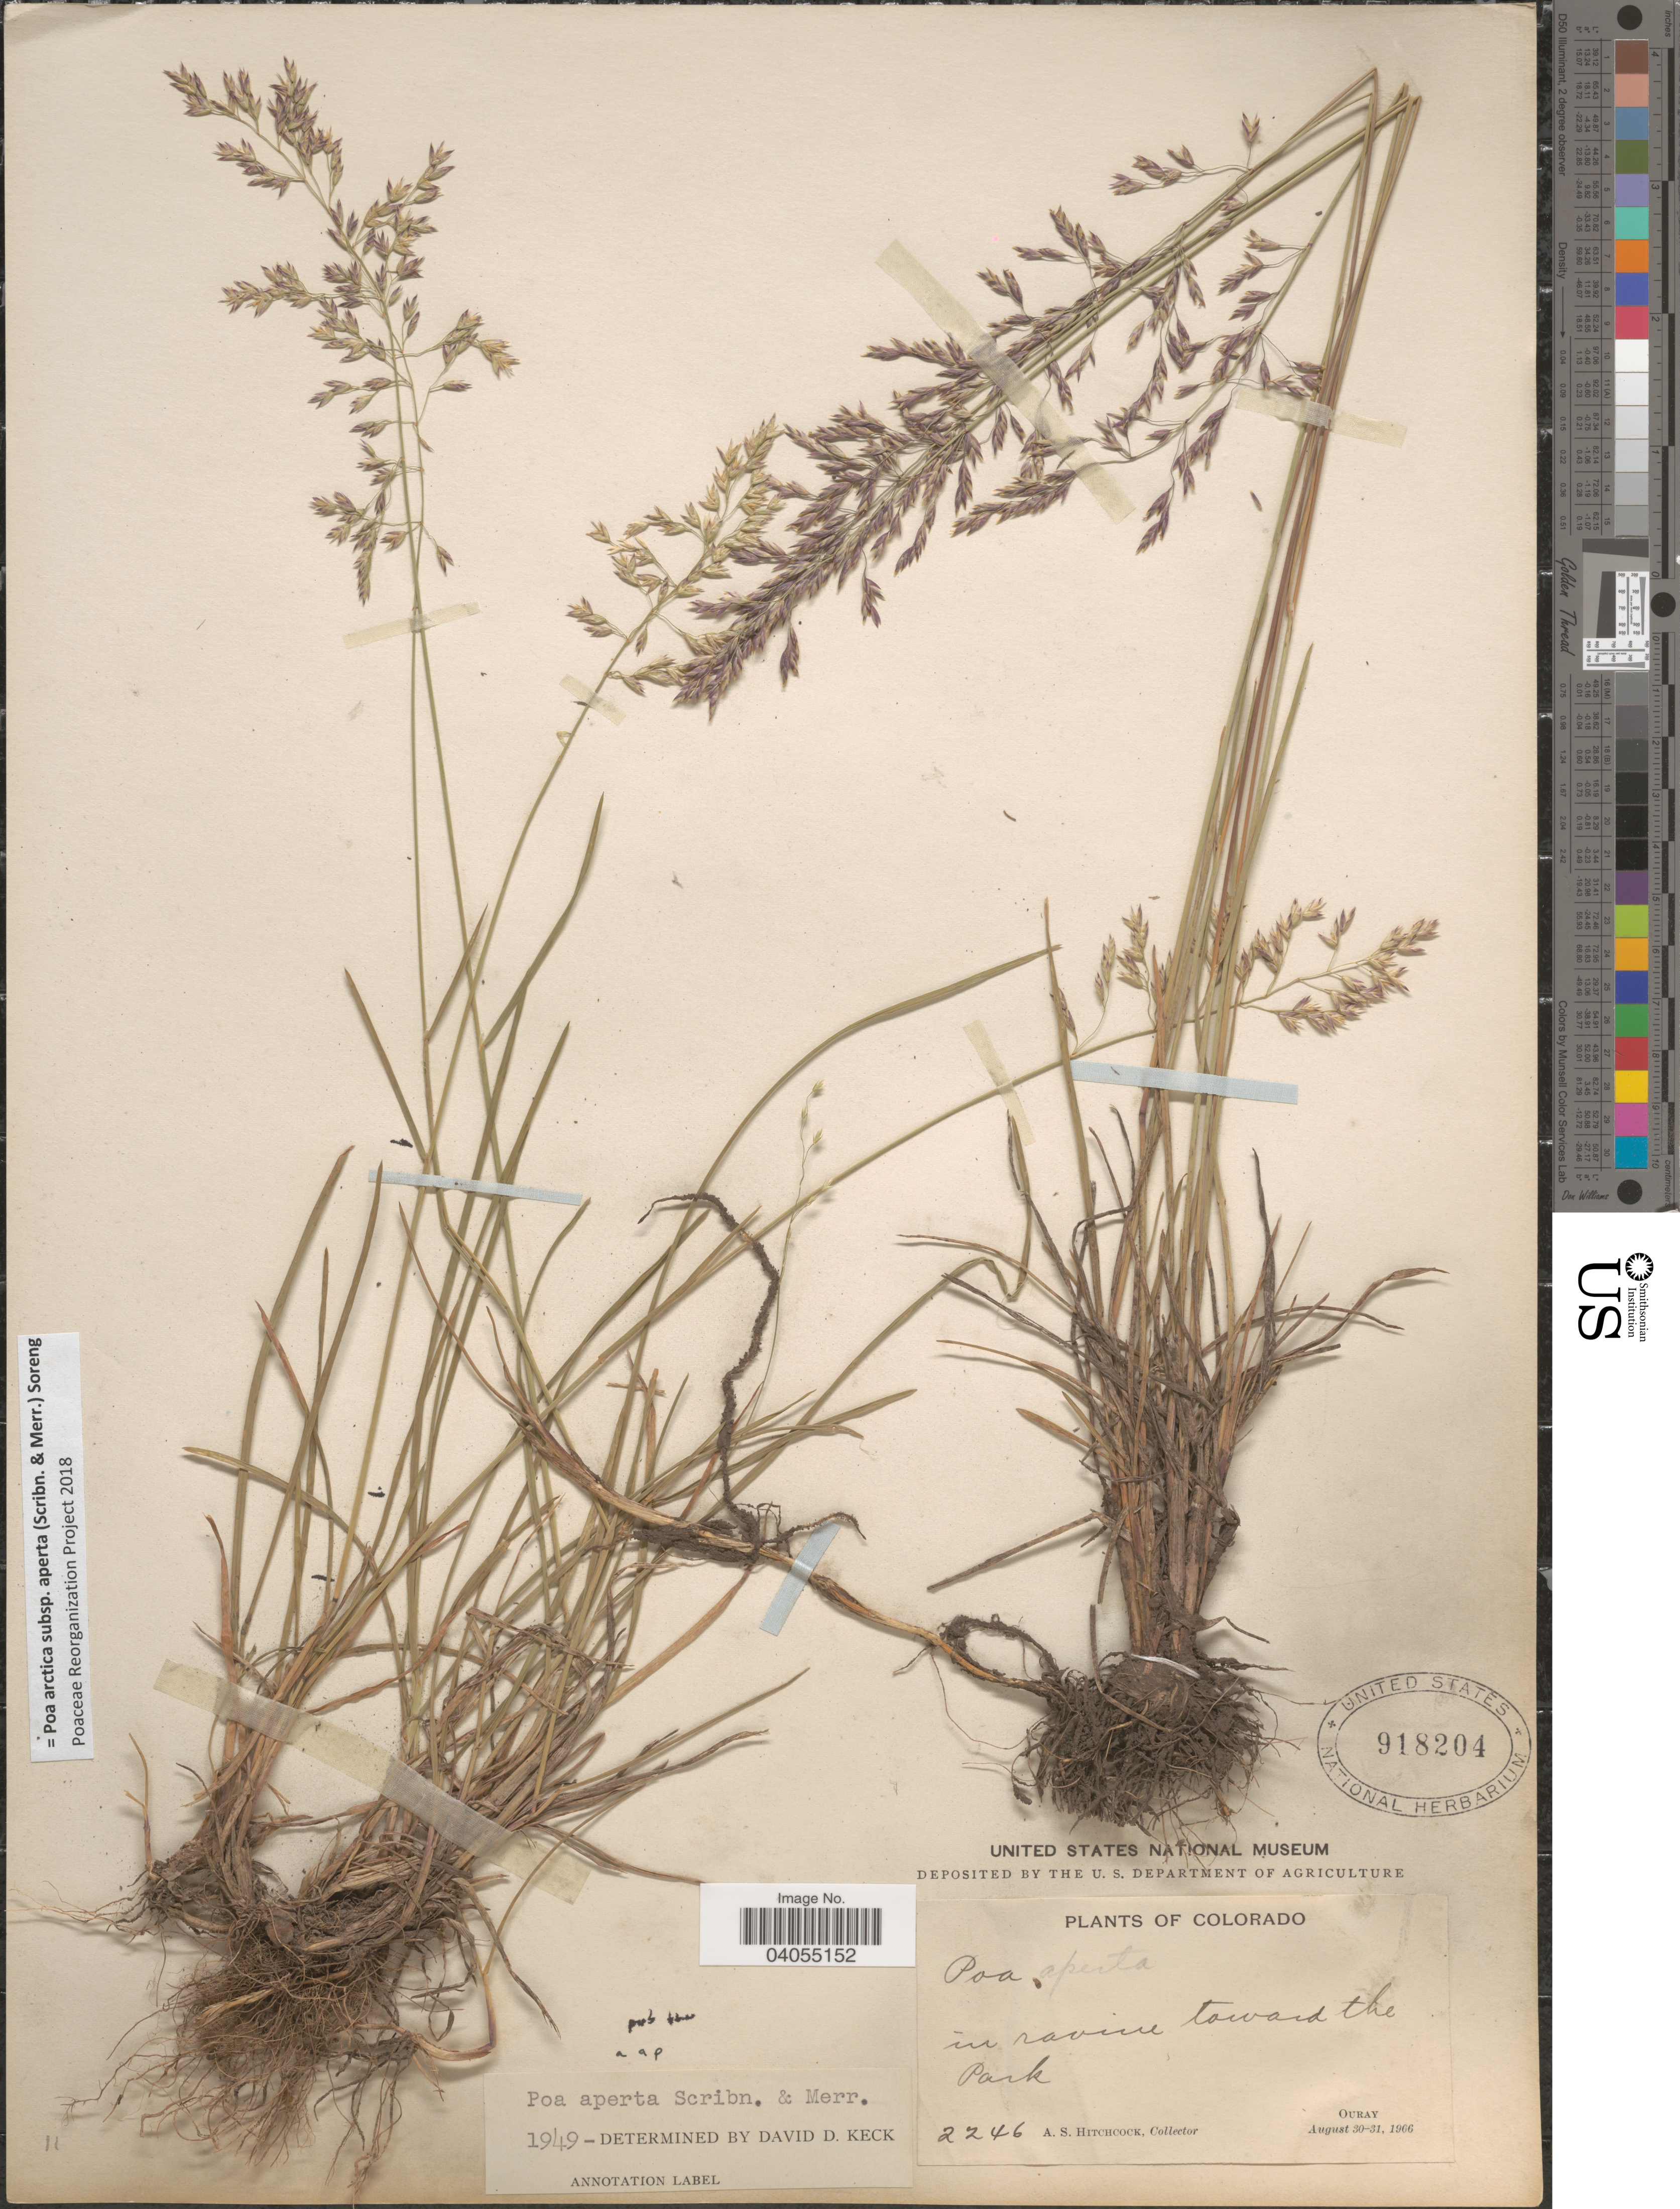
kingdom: Plantae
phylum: Tracheophyta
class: Liliopsida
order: Poales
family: Poaceae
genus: Poa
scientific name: Poa arctica subsp. aperta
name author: (Scribn. & Merr.) Soreng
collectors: A. S. Hitchcock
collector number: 2246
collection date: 1966-08-30/1966-08-31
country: United States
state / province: Colorado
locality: In ravine toward the Park. Ouray.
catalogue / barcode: US 918204